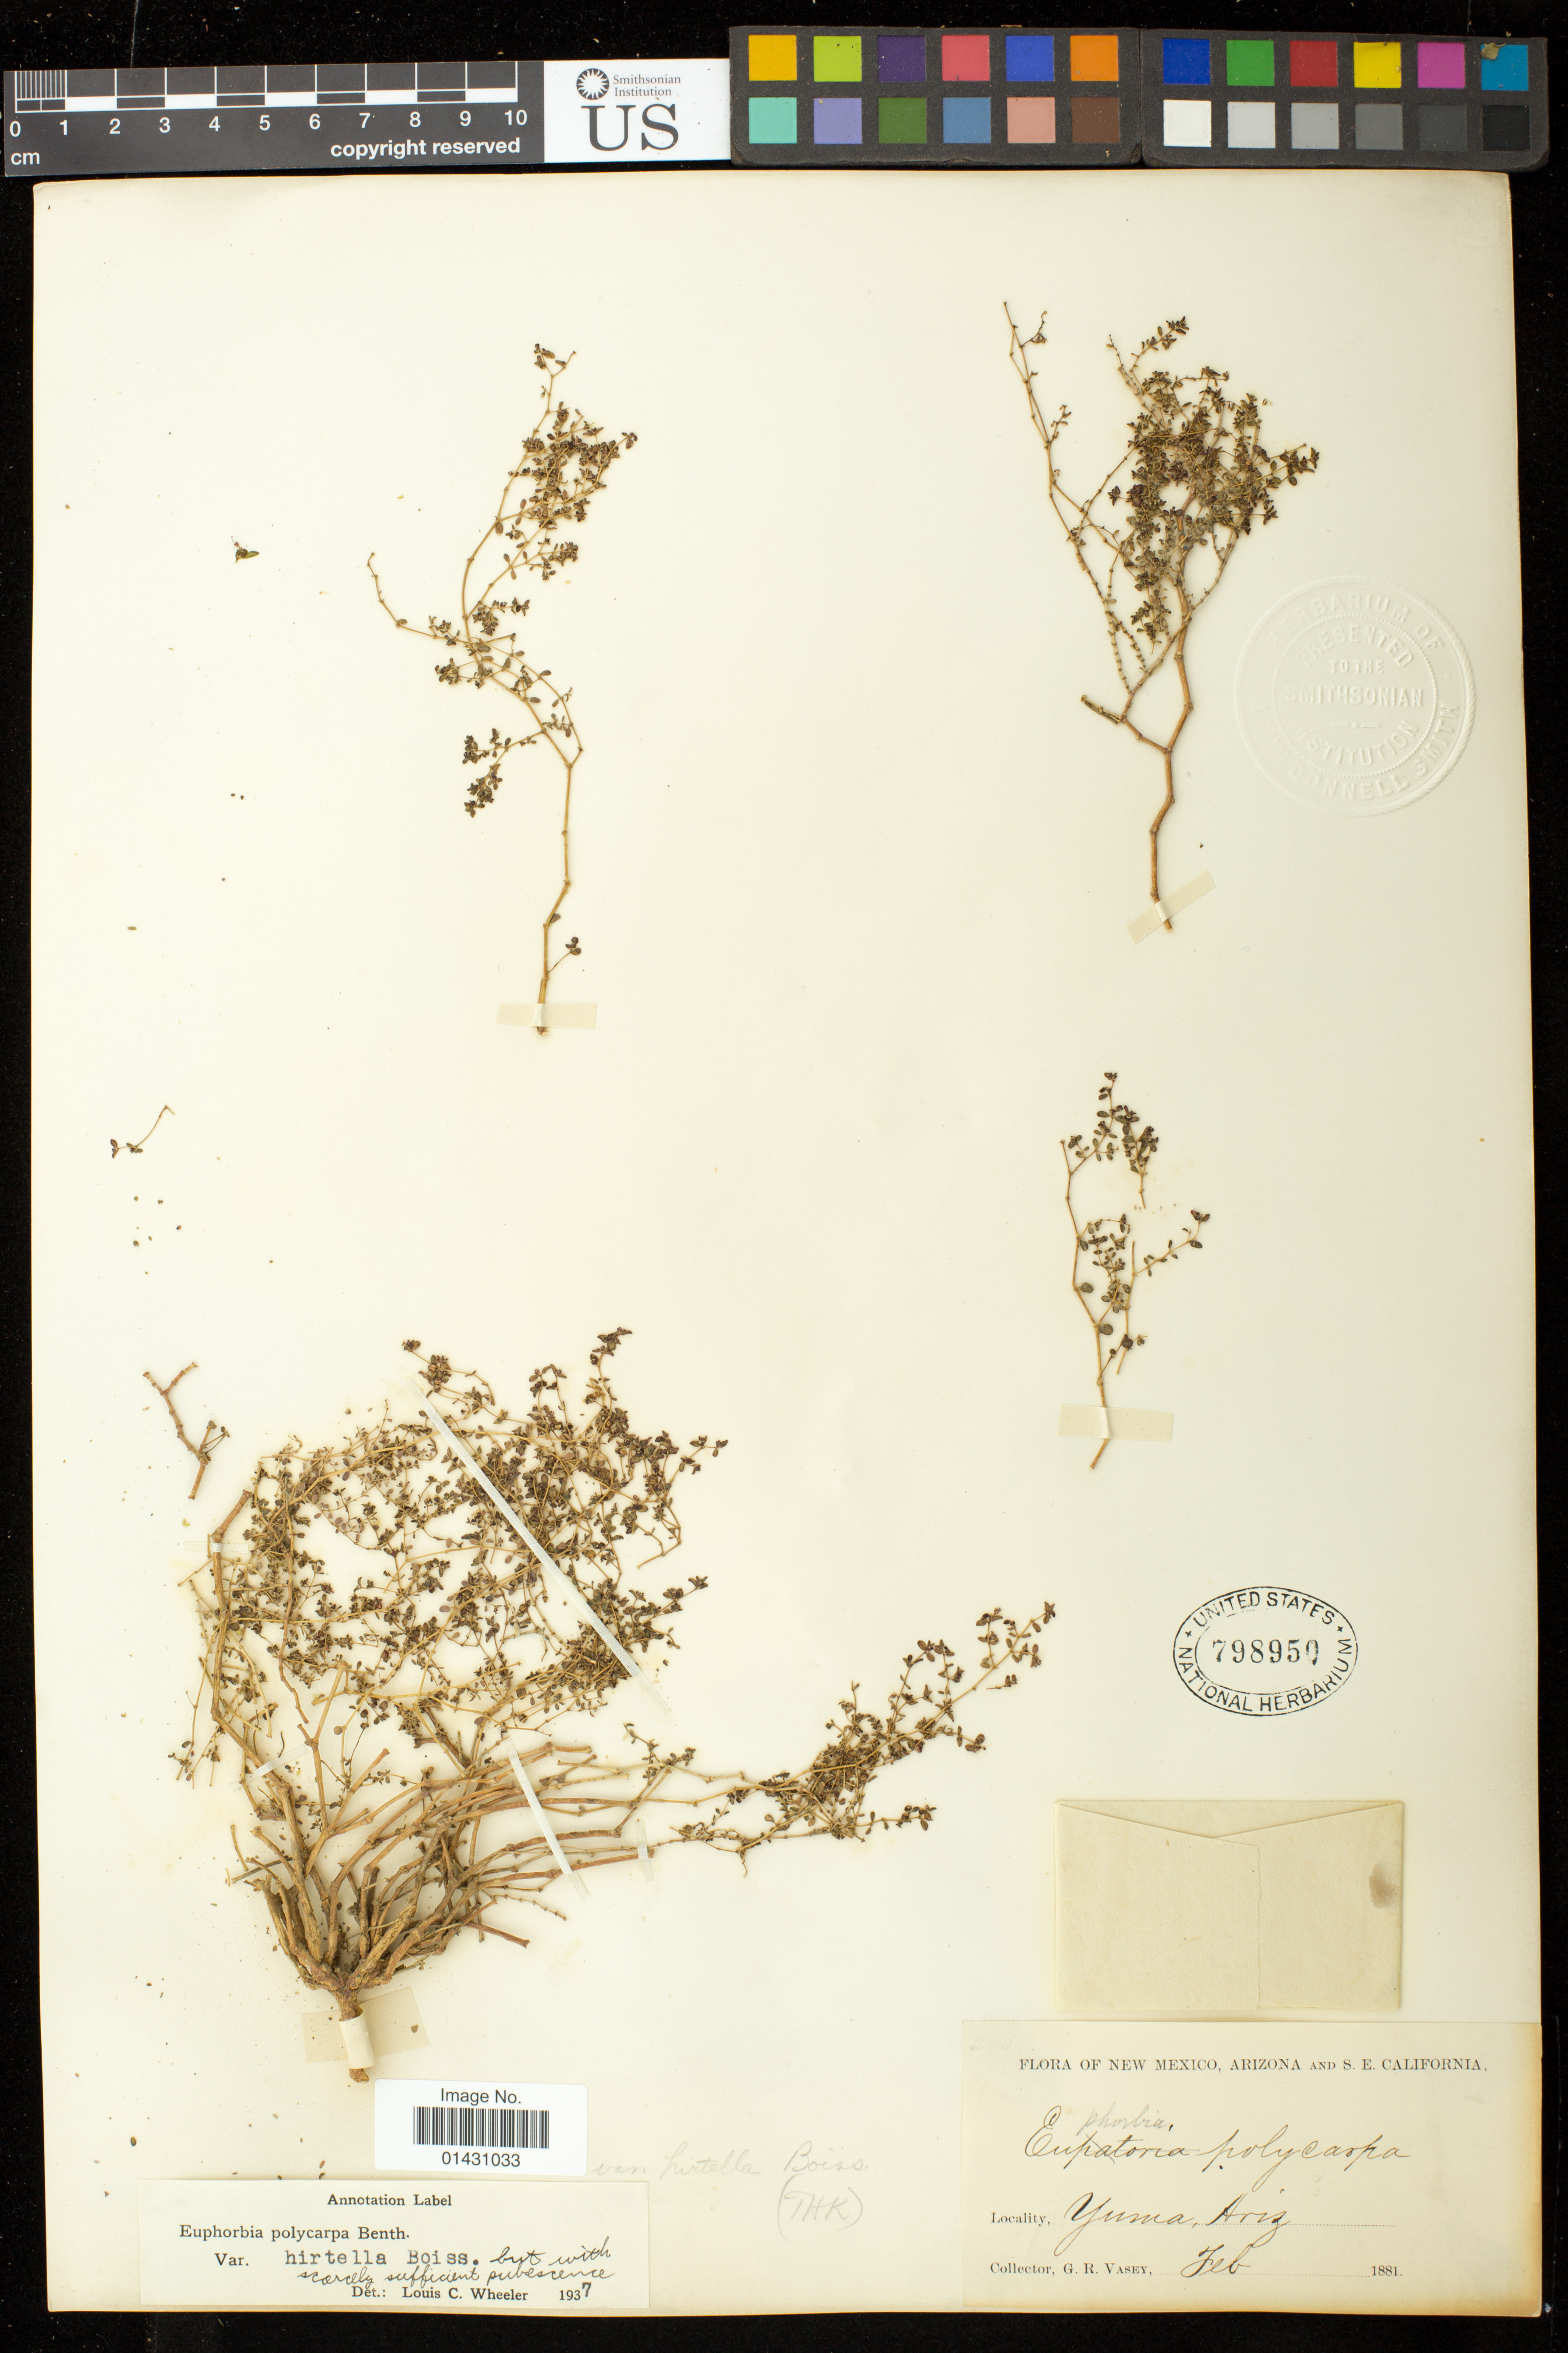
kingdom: Plantae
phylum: Tracheophyta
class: Magnoliopsida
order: Malpighiales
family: Euphorbiaceae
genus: Euphorbia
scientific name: Euphorbia polycarpa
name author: Benth.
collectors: G. R. Vasey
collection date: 1881-02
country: United States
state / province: Arizona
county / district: Yuma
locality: Yuma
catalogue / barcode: US 798950